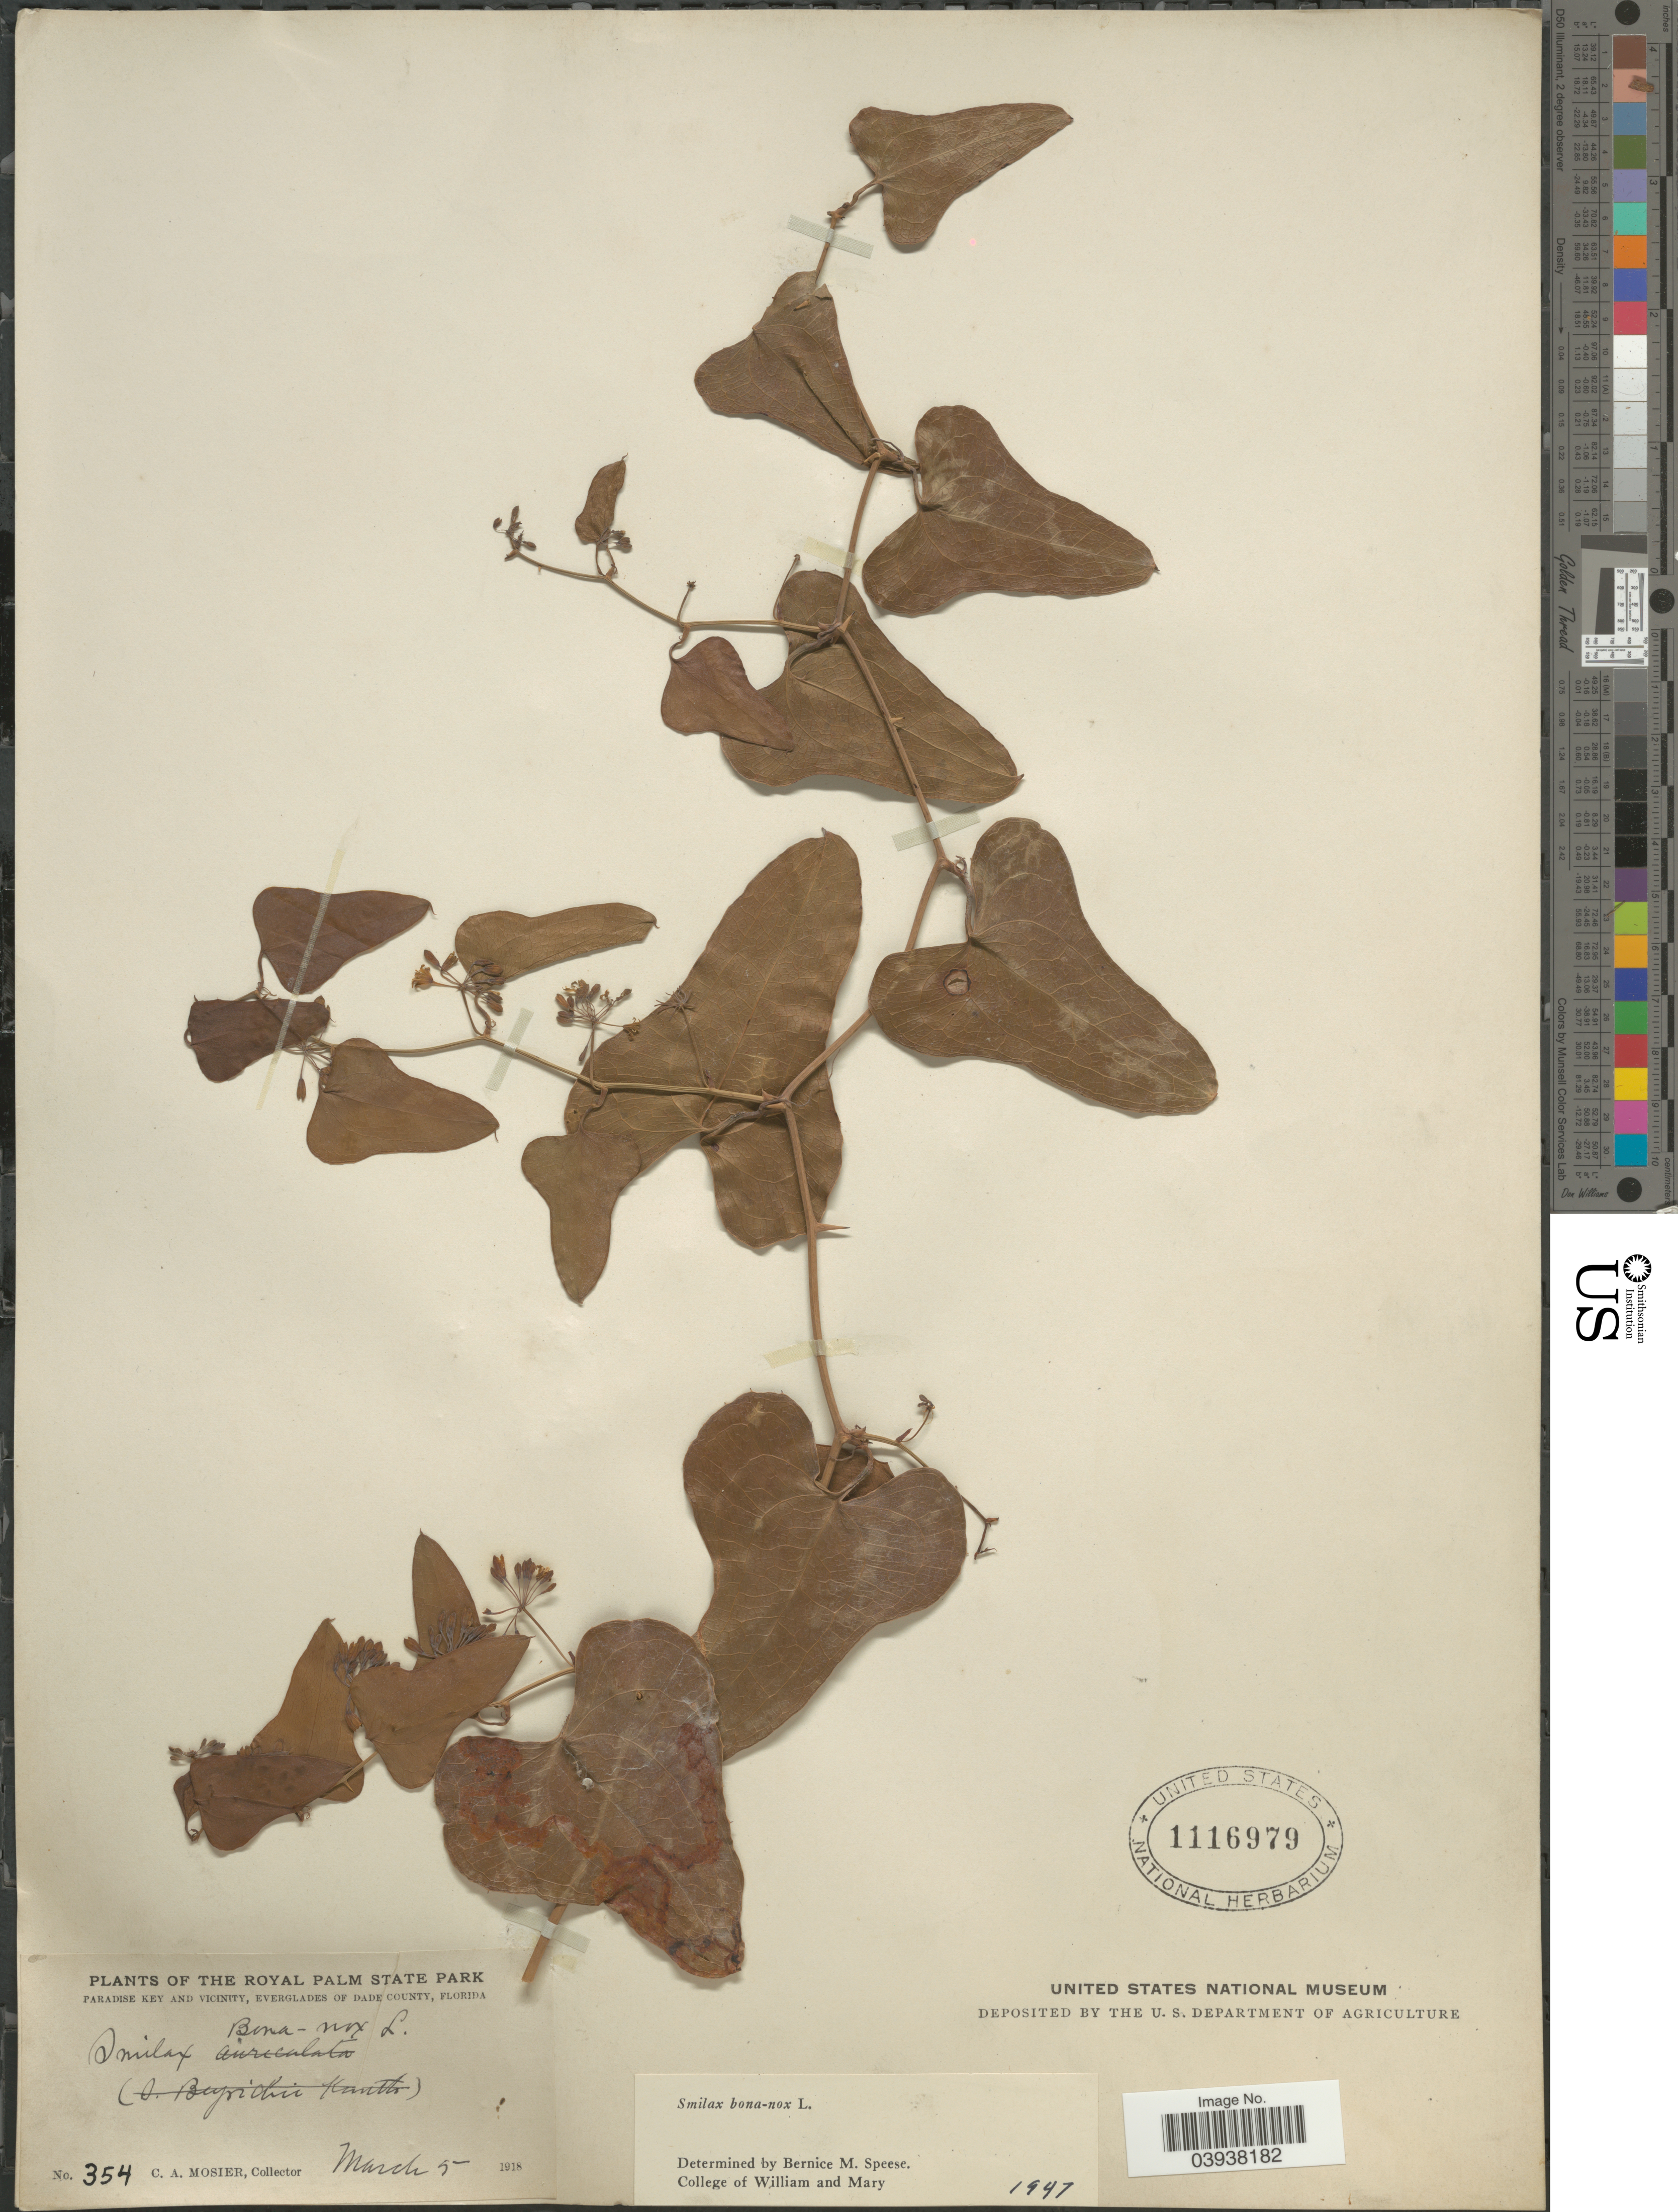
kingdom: Plantae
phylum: Tracheophyta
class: Liliopsida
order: Liliales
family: Smilacaceae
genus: Smilax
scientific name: Smilax bona-nox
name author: L.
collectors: C. A. Mosier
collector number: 354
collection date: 1918-03-05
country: United States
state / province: Florida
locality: Royal Palm State Park. Paradise Key, and vicinity, Everglades of Dade County.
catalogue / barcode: US 1116979